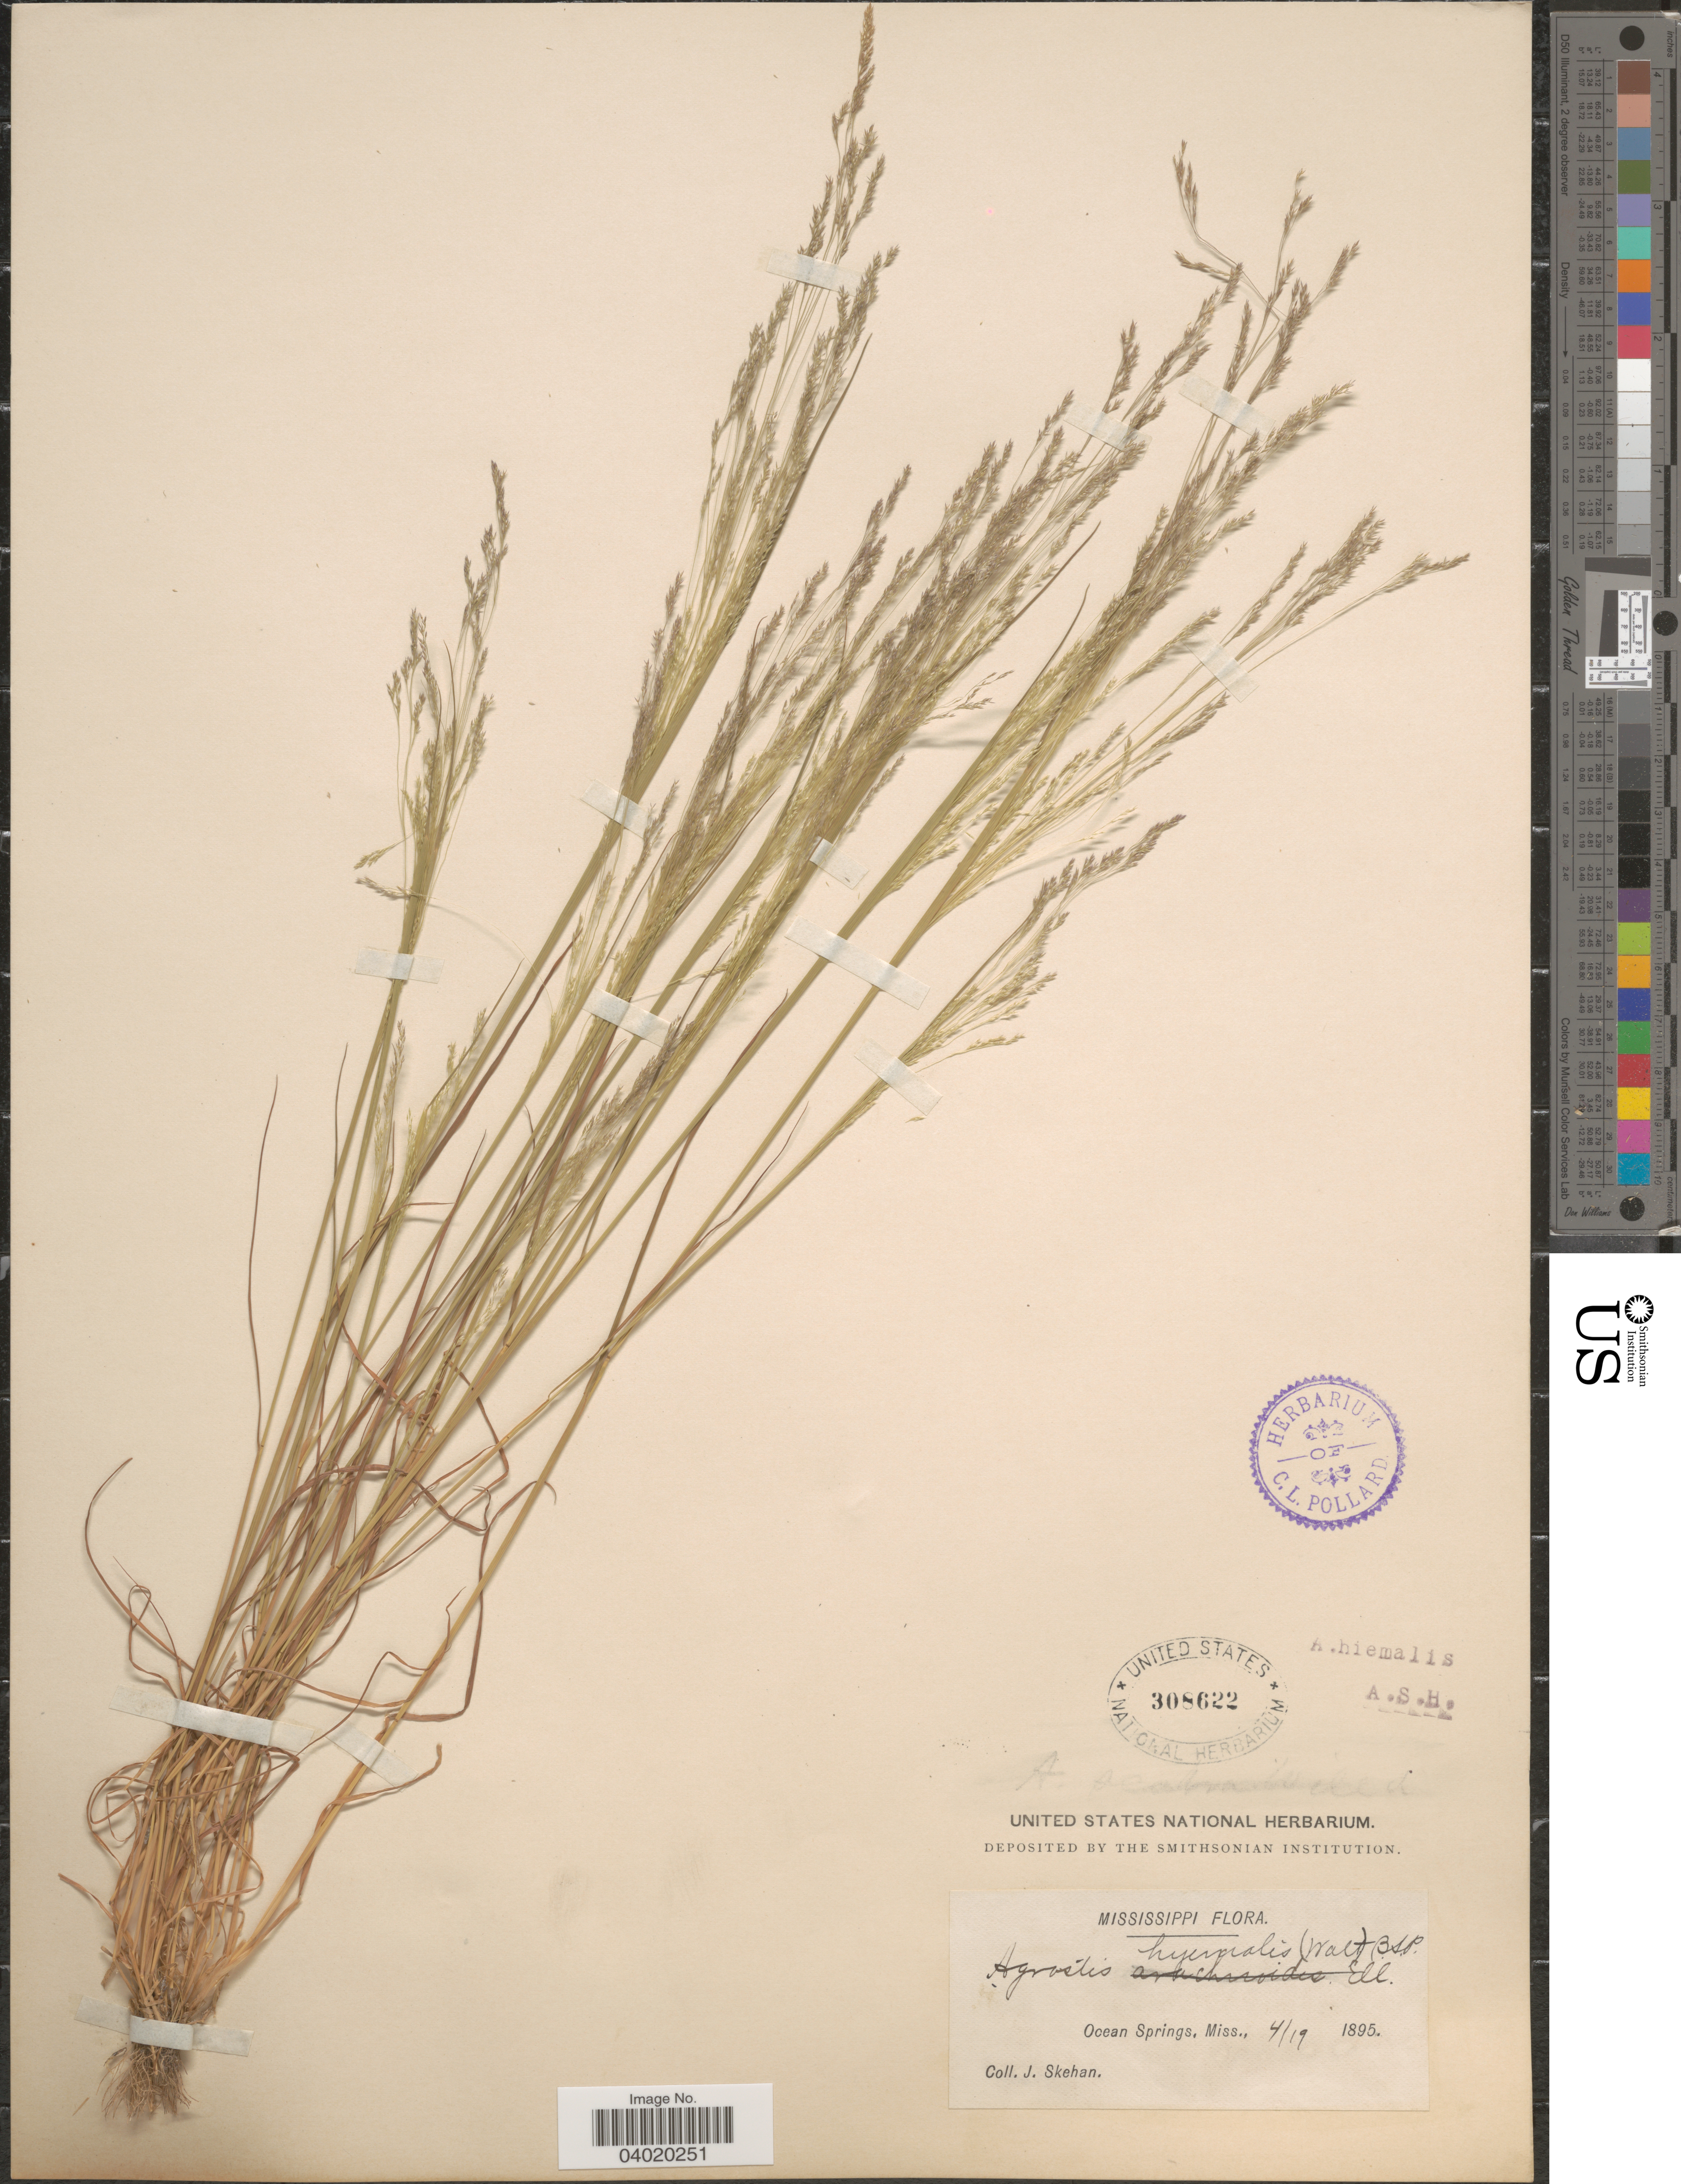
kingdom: Plantae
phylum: Tracheophyta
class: Liliopsida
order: Poales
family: Poaceae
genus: Agrostis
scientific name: Agrostis hyemalis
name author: (Walter) Britton et al.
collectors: J. Skehan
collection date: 1895-04-19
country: United States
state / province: Mississippi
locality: Ocean Springs.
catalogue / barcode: US 308622